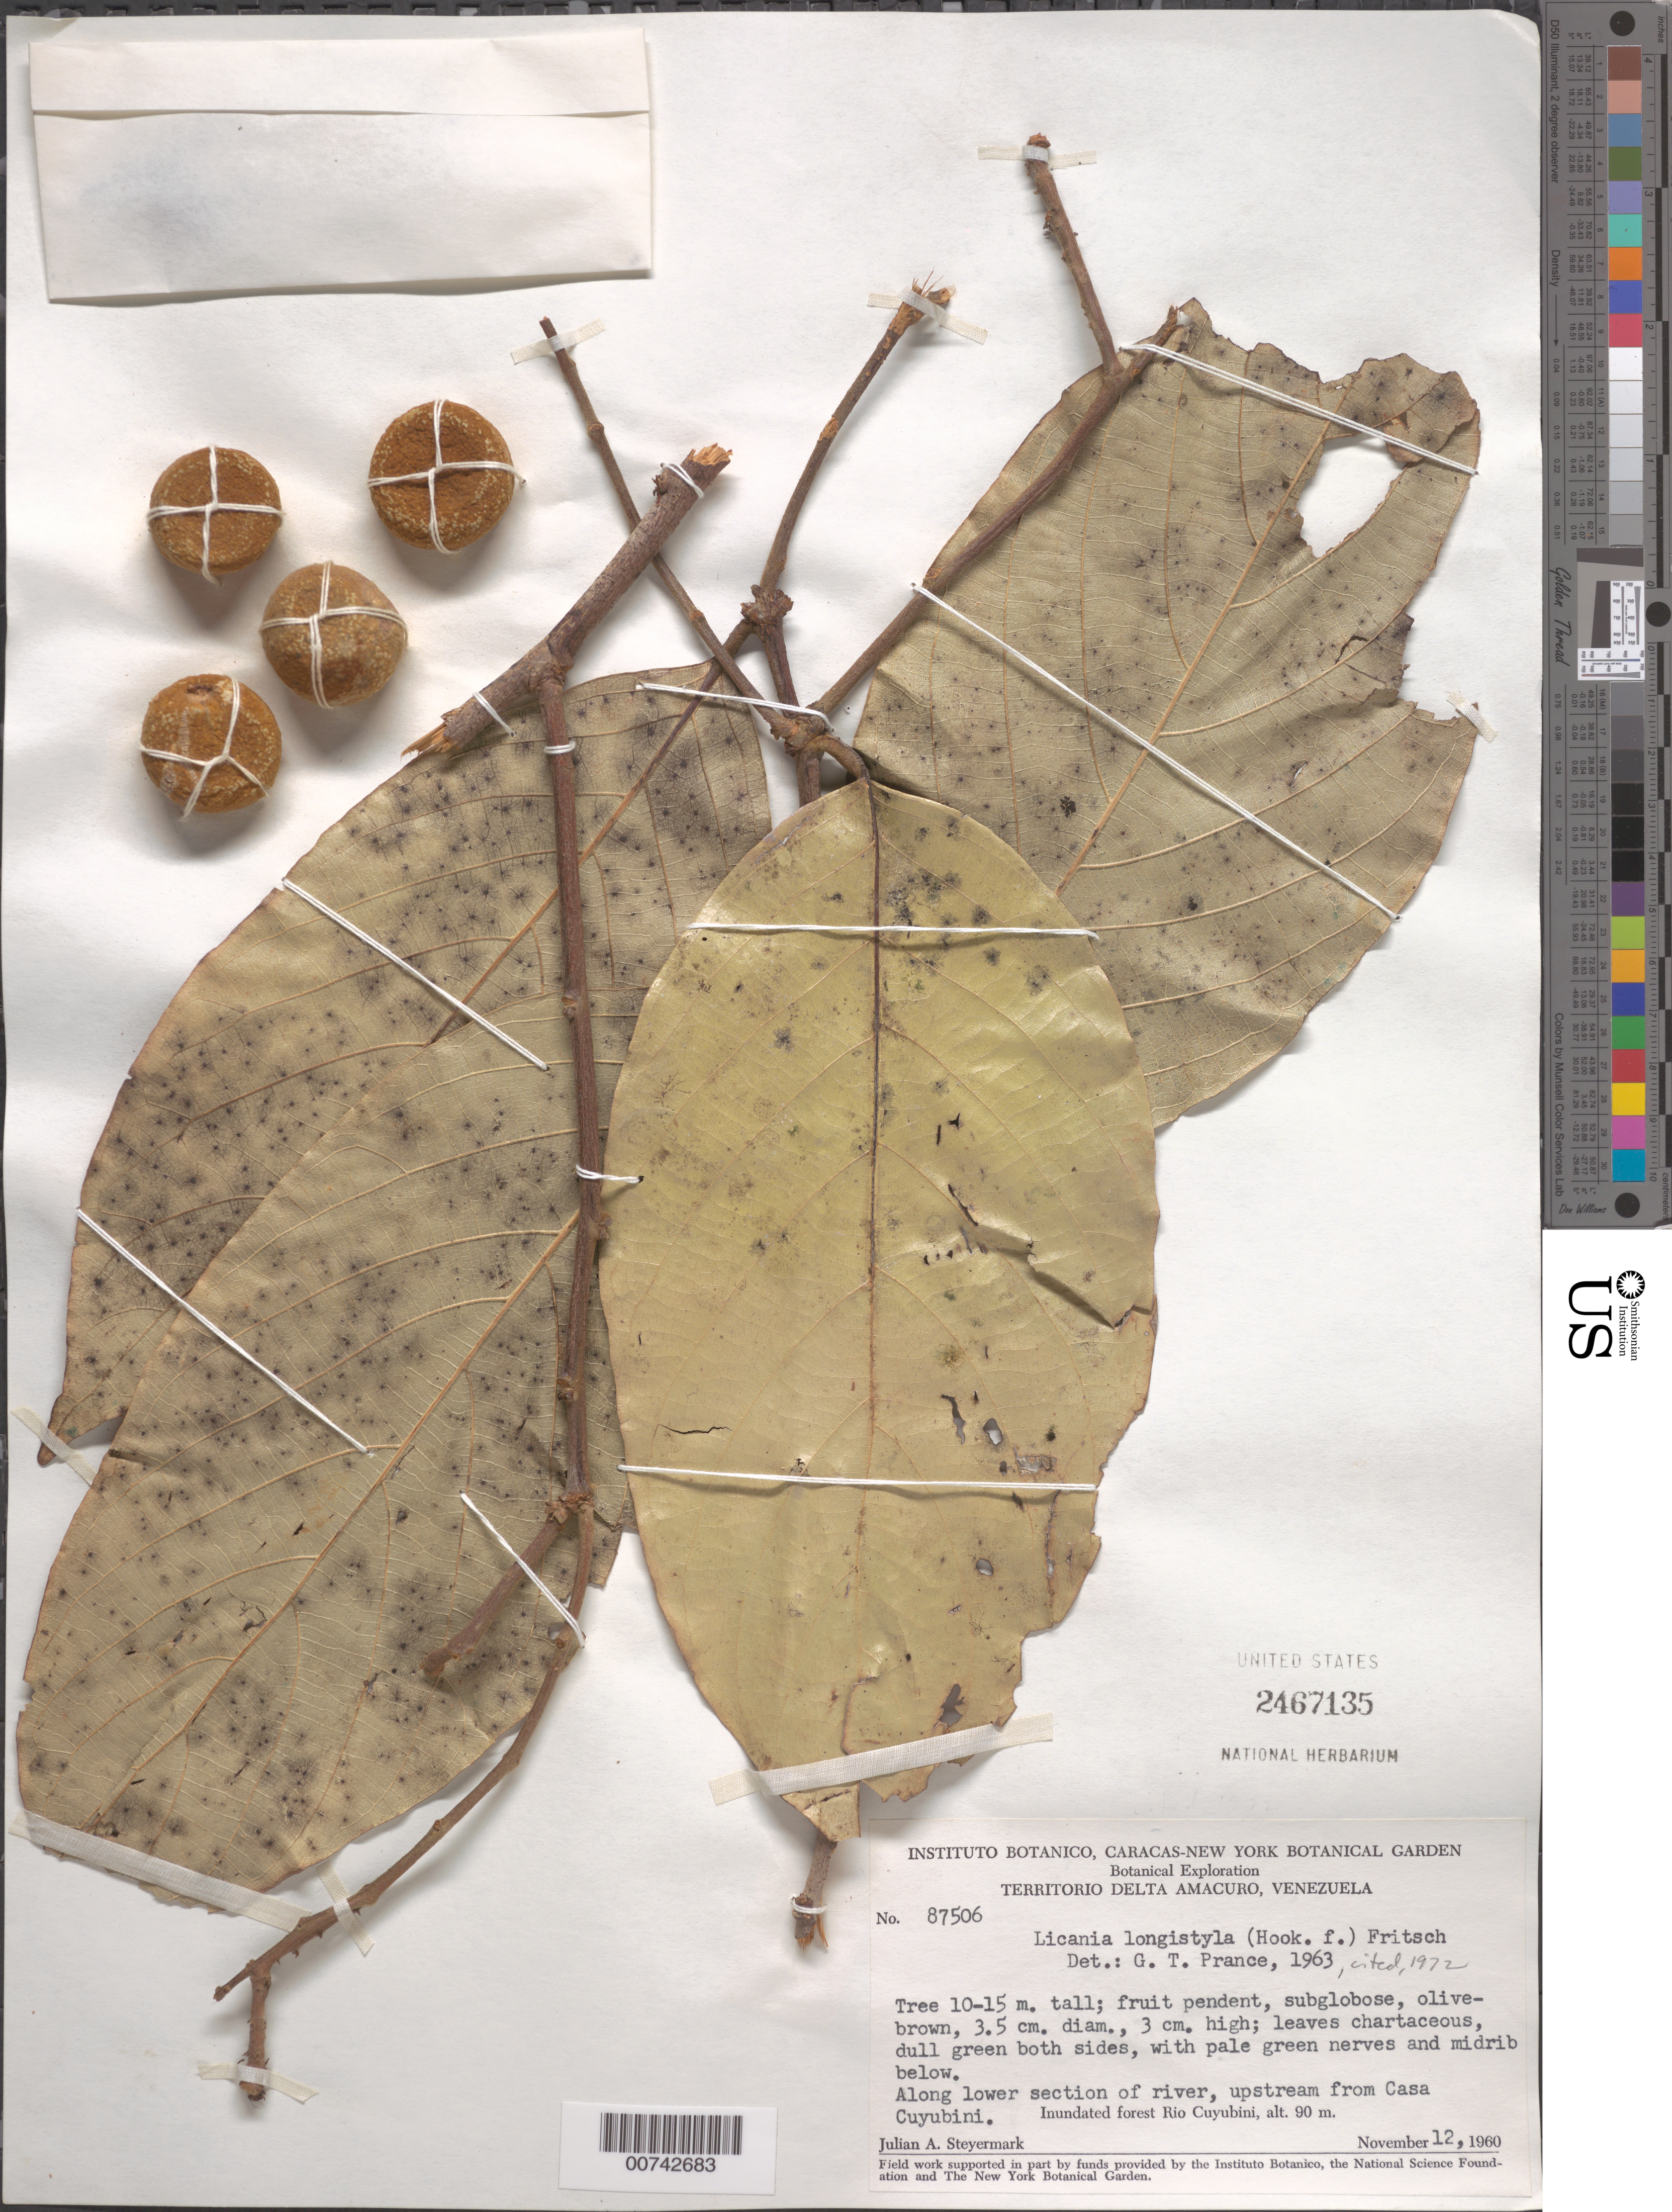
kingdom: Plantae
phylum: Tracheophyta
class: Magnoliopsida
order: Malpighiales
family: Chrysobalanaceae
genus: Leptobalanus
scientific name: Leptobalanus longistylus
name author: (Hook. f.) Sothers & Prance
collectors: J. Steyermark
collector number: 87506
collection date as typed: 12-Nov-60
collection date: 1960-11-12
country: Venezuela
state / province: Delta Amacuro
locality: Río Cuyubini, along lower section of river, upstream from Casa Cuyubini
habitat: Inundated forest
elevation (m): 90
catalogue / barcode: US 2467135